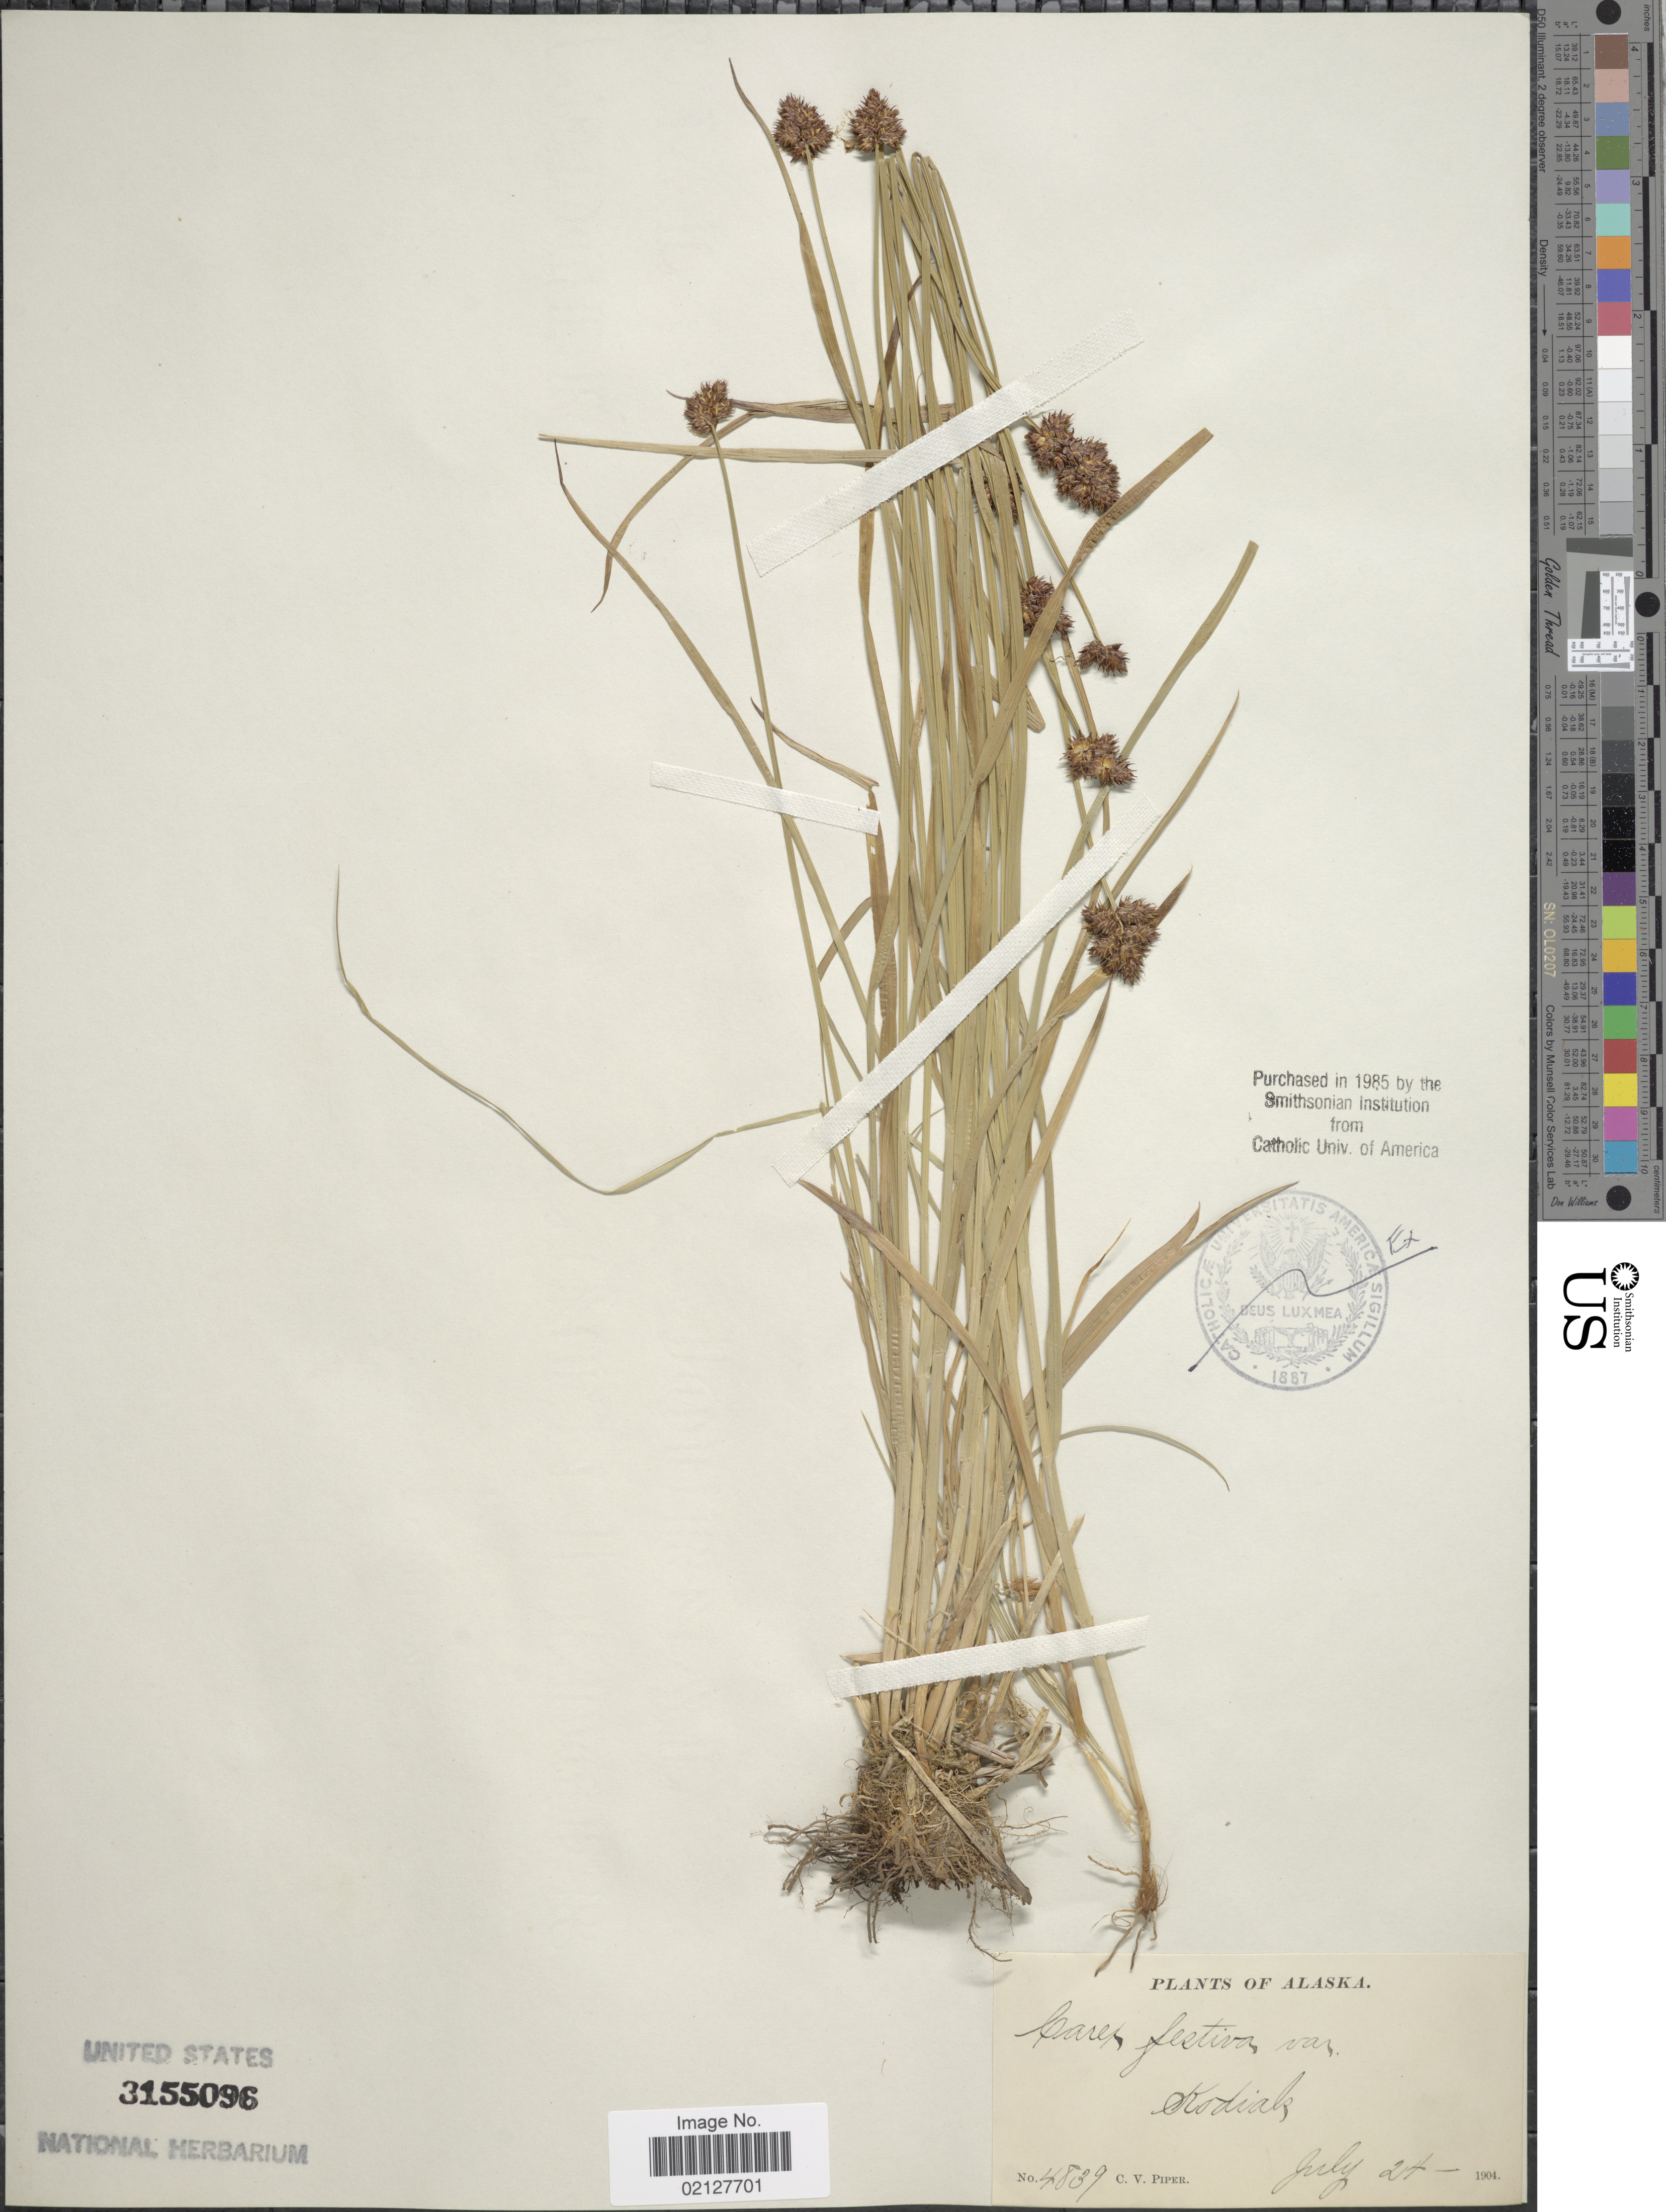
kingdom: Plantae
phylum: Tracheophyta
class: Liliopsida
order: Poales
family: Cyperaceae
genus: Carex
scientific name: Carex pachystachya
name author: Cham. ex Steud.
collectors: C. V. Piper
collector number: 4839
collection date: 1904-07-24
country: United States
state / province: Alaska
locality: Kodiak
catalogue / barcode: US 3155096